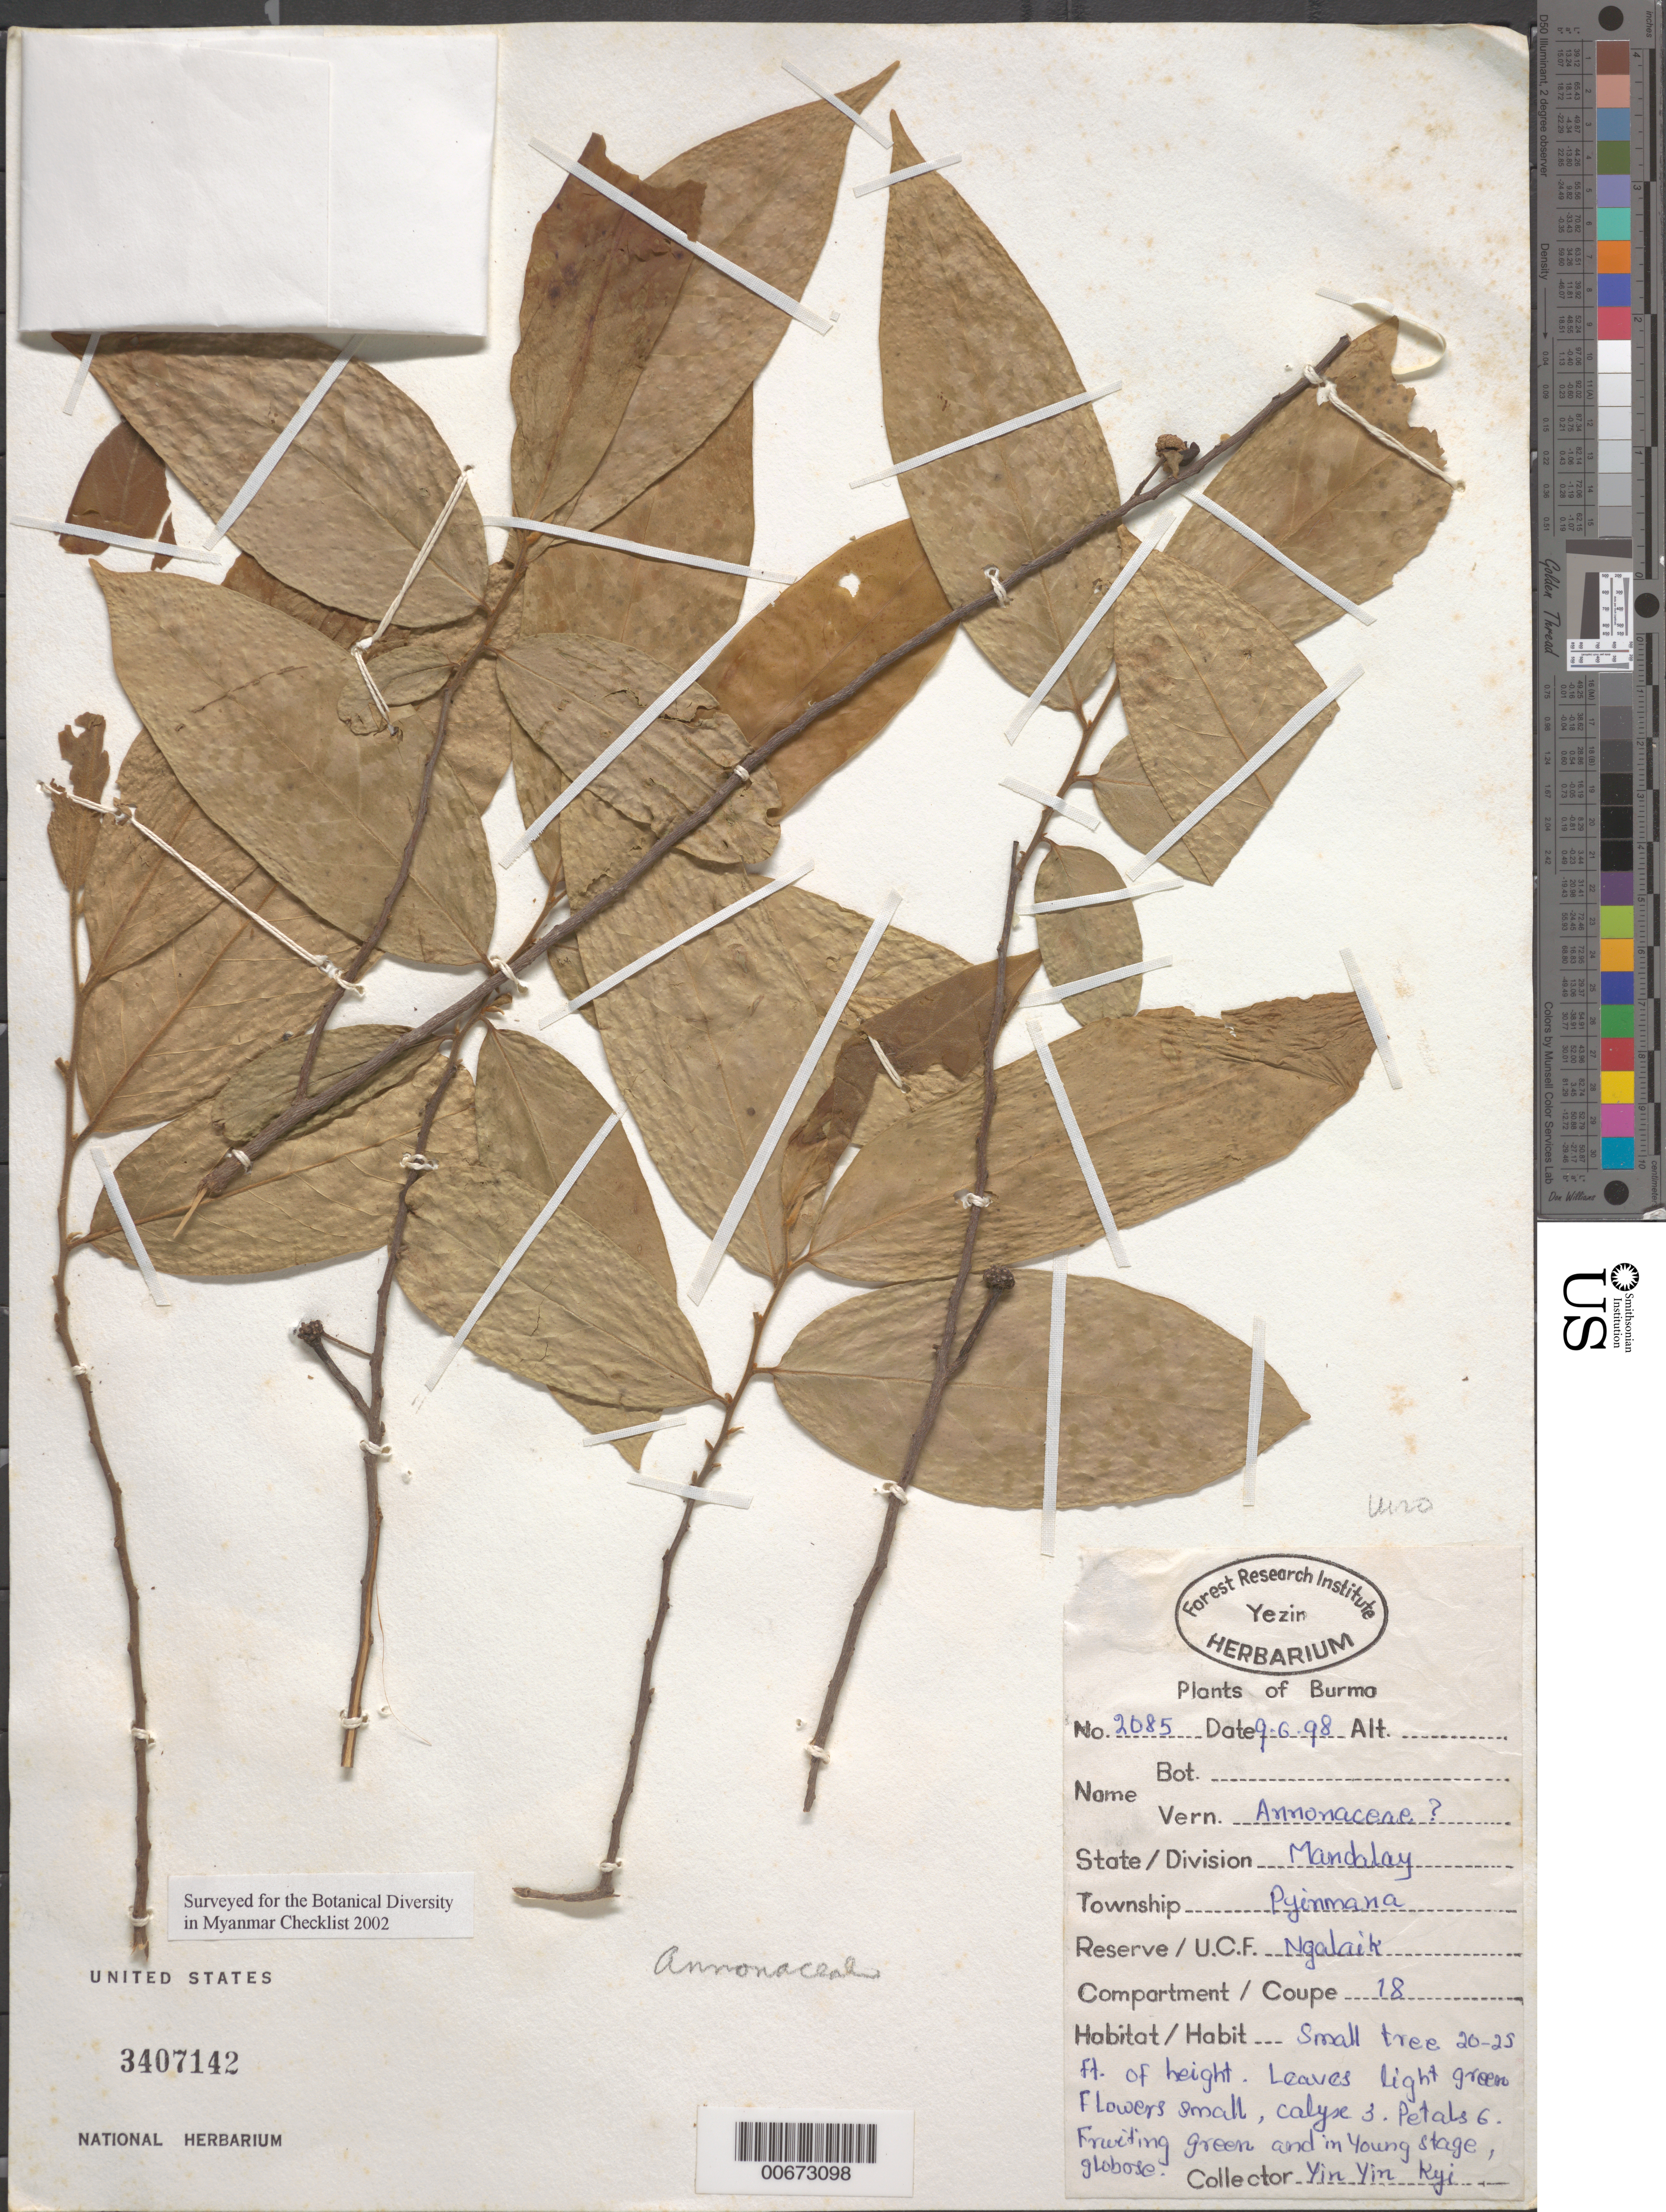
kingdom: Plantae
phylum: Tracheophyta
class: Magnoliopsida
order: Magnoliales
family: Annonaceae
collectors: Kyi, Y.Y.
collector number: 2085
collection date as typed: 09 Jun 1998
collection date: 1998-06-09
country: Myanmar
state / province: Mandalay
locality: Pyinmana, Ngalaik.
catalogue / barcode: US 3407142